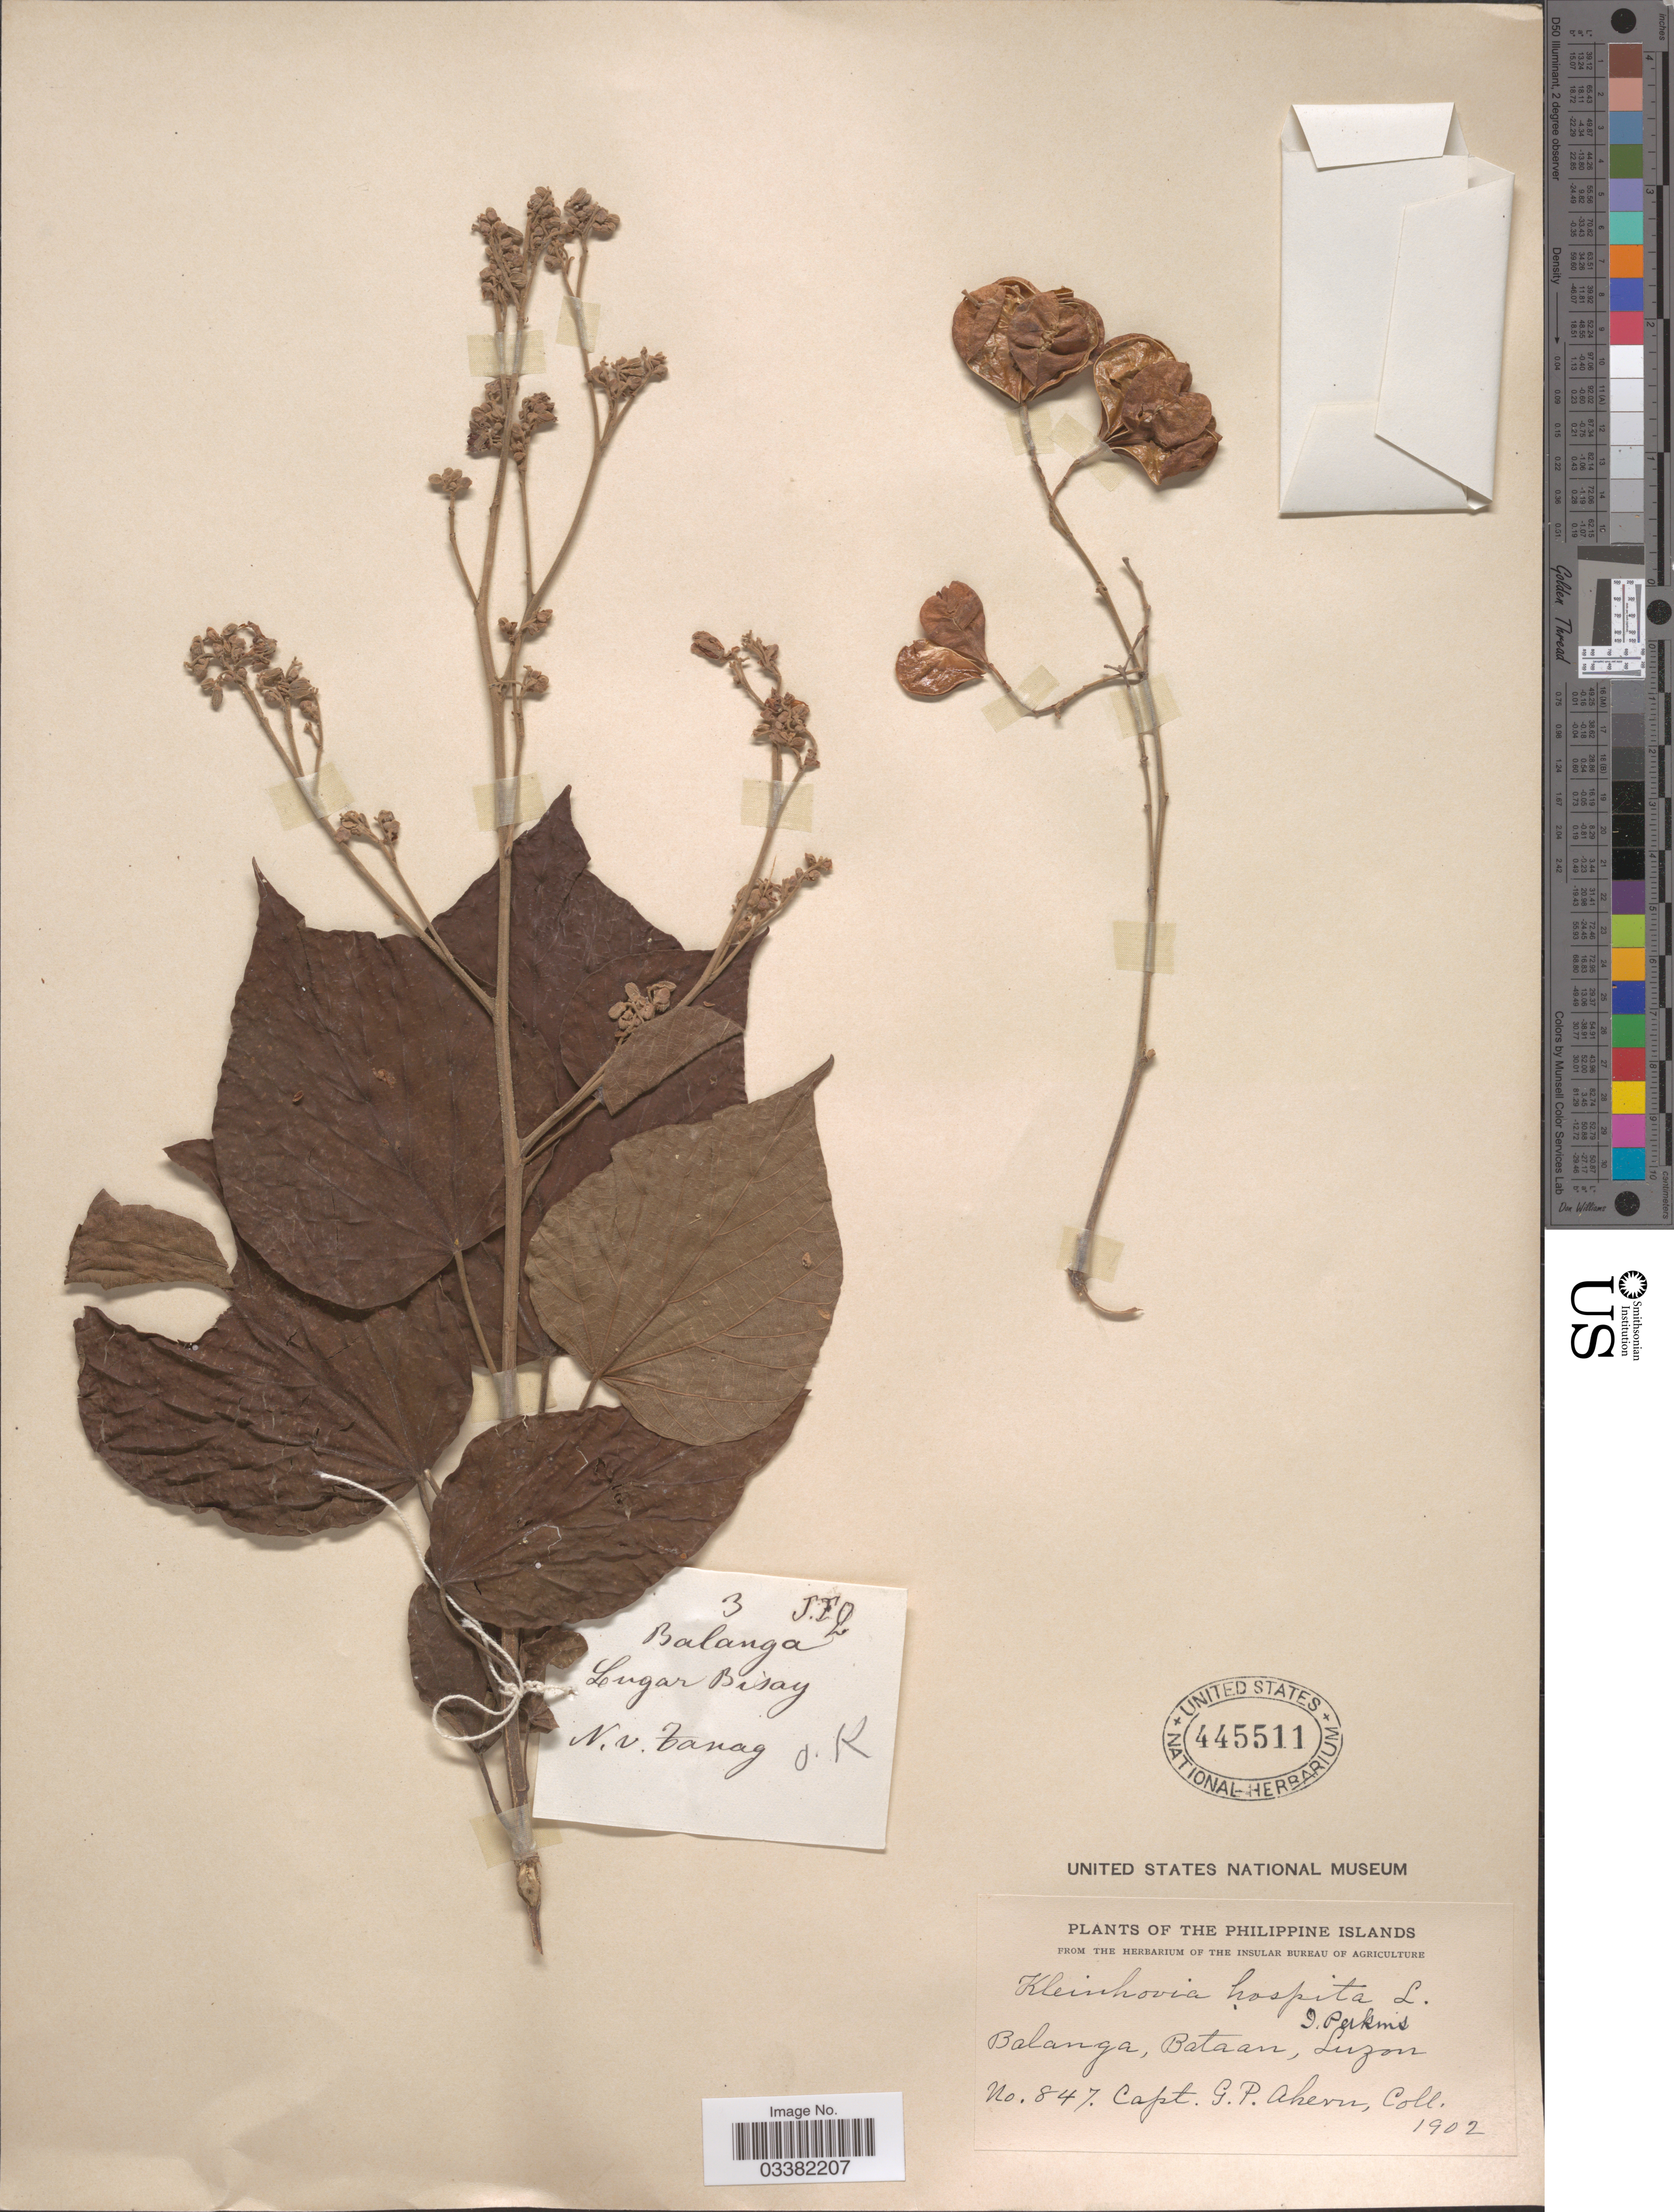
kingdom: Plantae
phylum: Tracheophyta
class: Magnoliopsida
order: Malvales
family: Malvaceae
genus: Kleinhovia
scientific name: Kleinhovia hospita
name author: L.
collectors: G. Ahern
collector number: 847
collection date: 1902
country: Philippines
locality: Balanga, Bataan, Luzon.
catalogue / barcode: US 445511